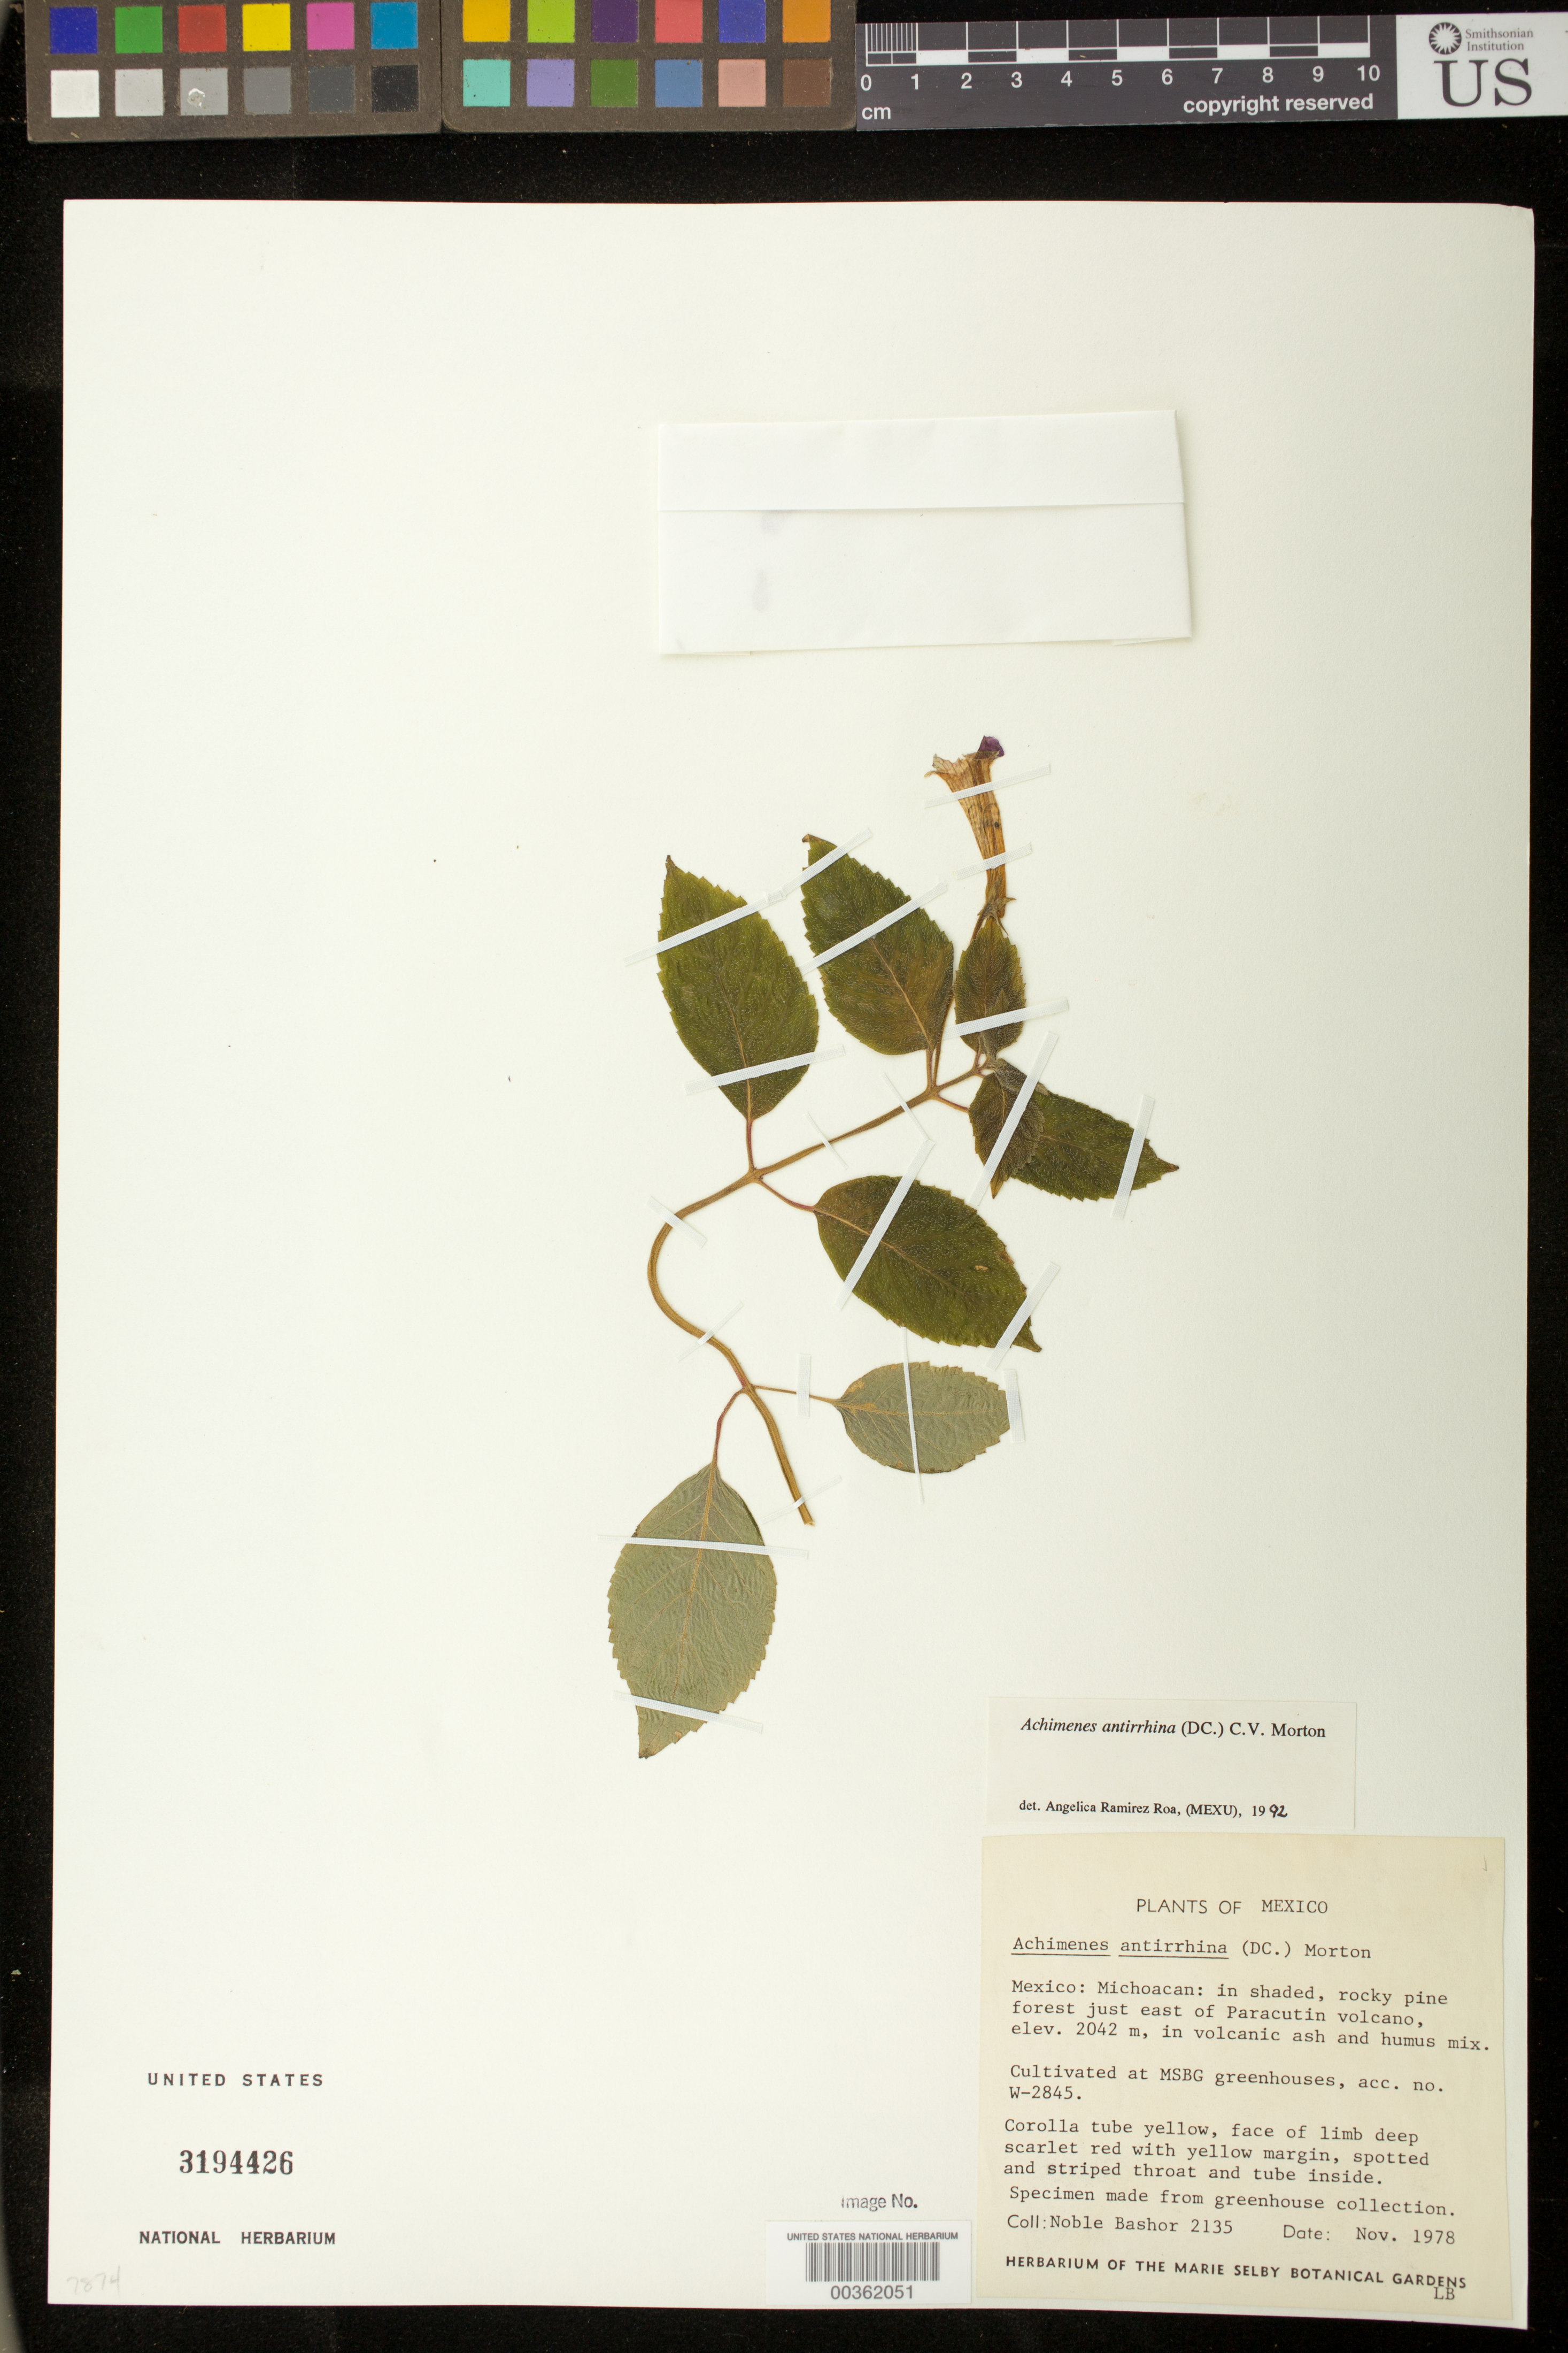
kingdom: Plantae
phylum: Tracheophyta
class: Magnoliopsida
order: Lamiales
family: Gesneriaceae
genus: Achimenes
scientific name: Achimenes antirrhina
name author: (DC.) C.V. Morton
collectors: N. Bashor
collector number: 2135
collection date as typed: Nov 1978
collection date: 1978-11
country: Mexico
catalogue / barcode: US 3194426